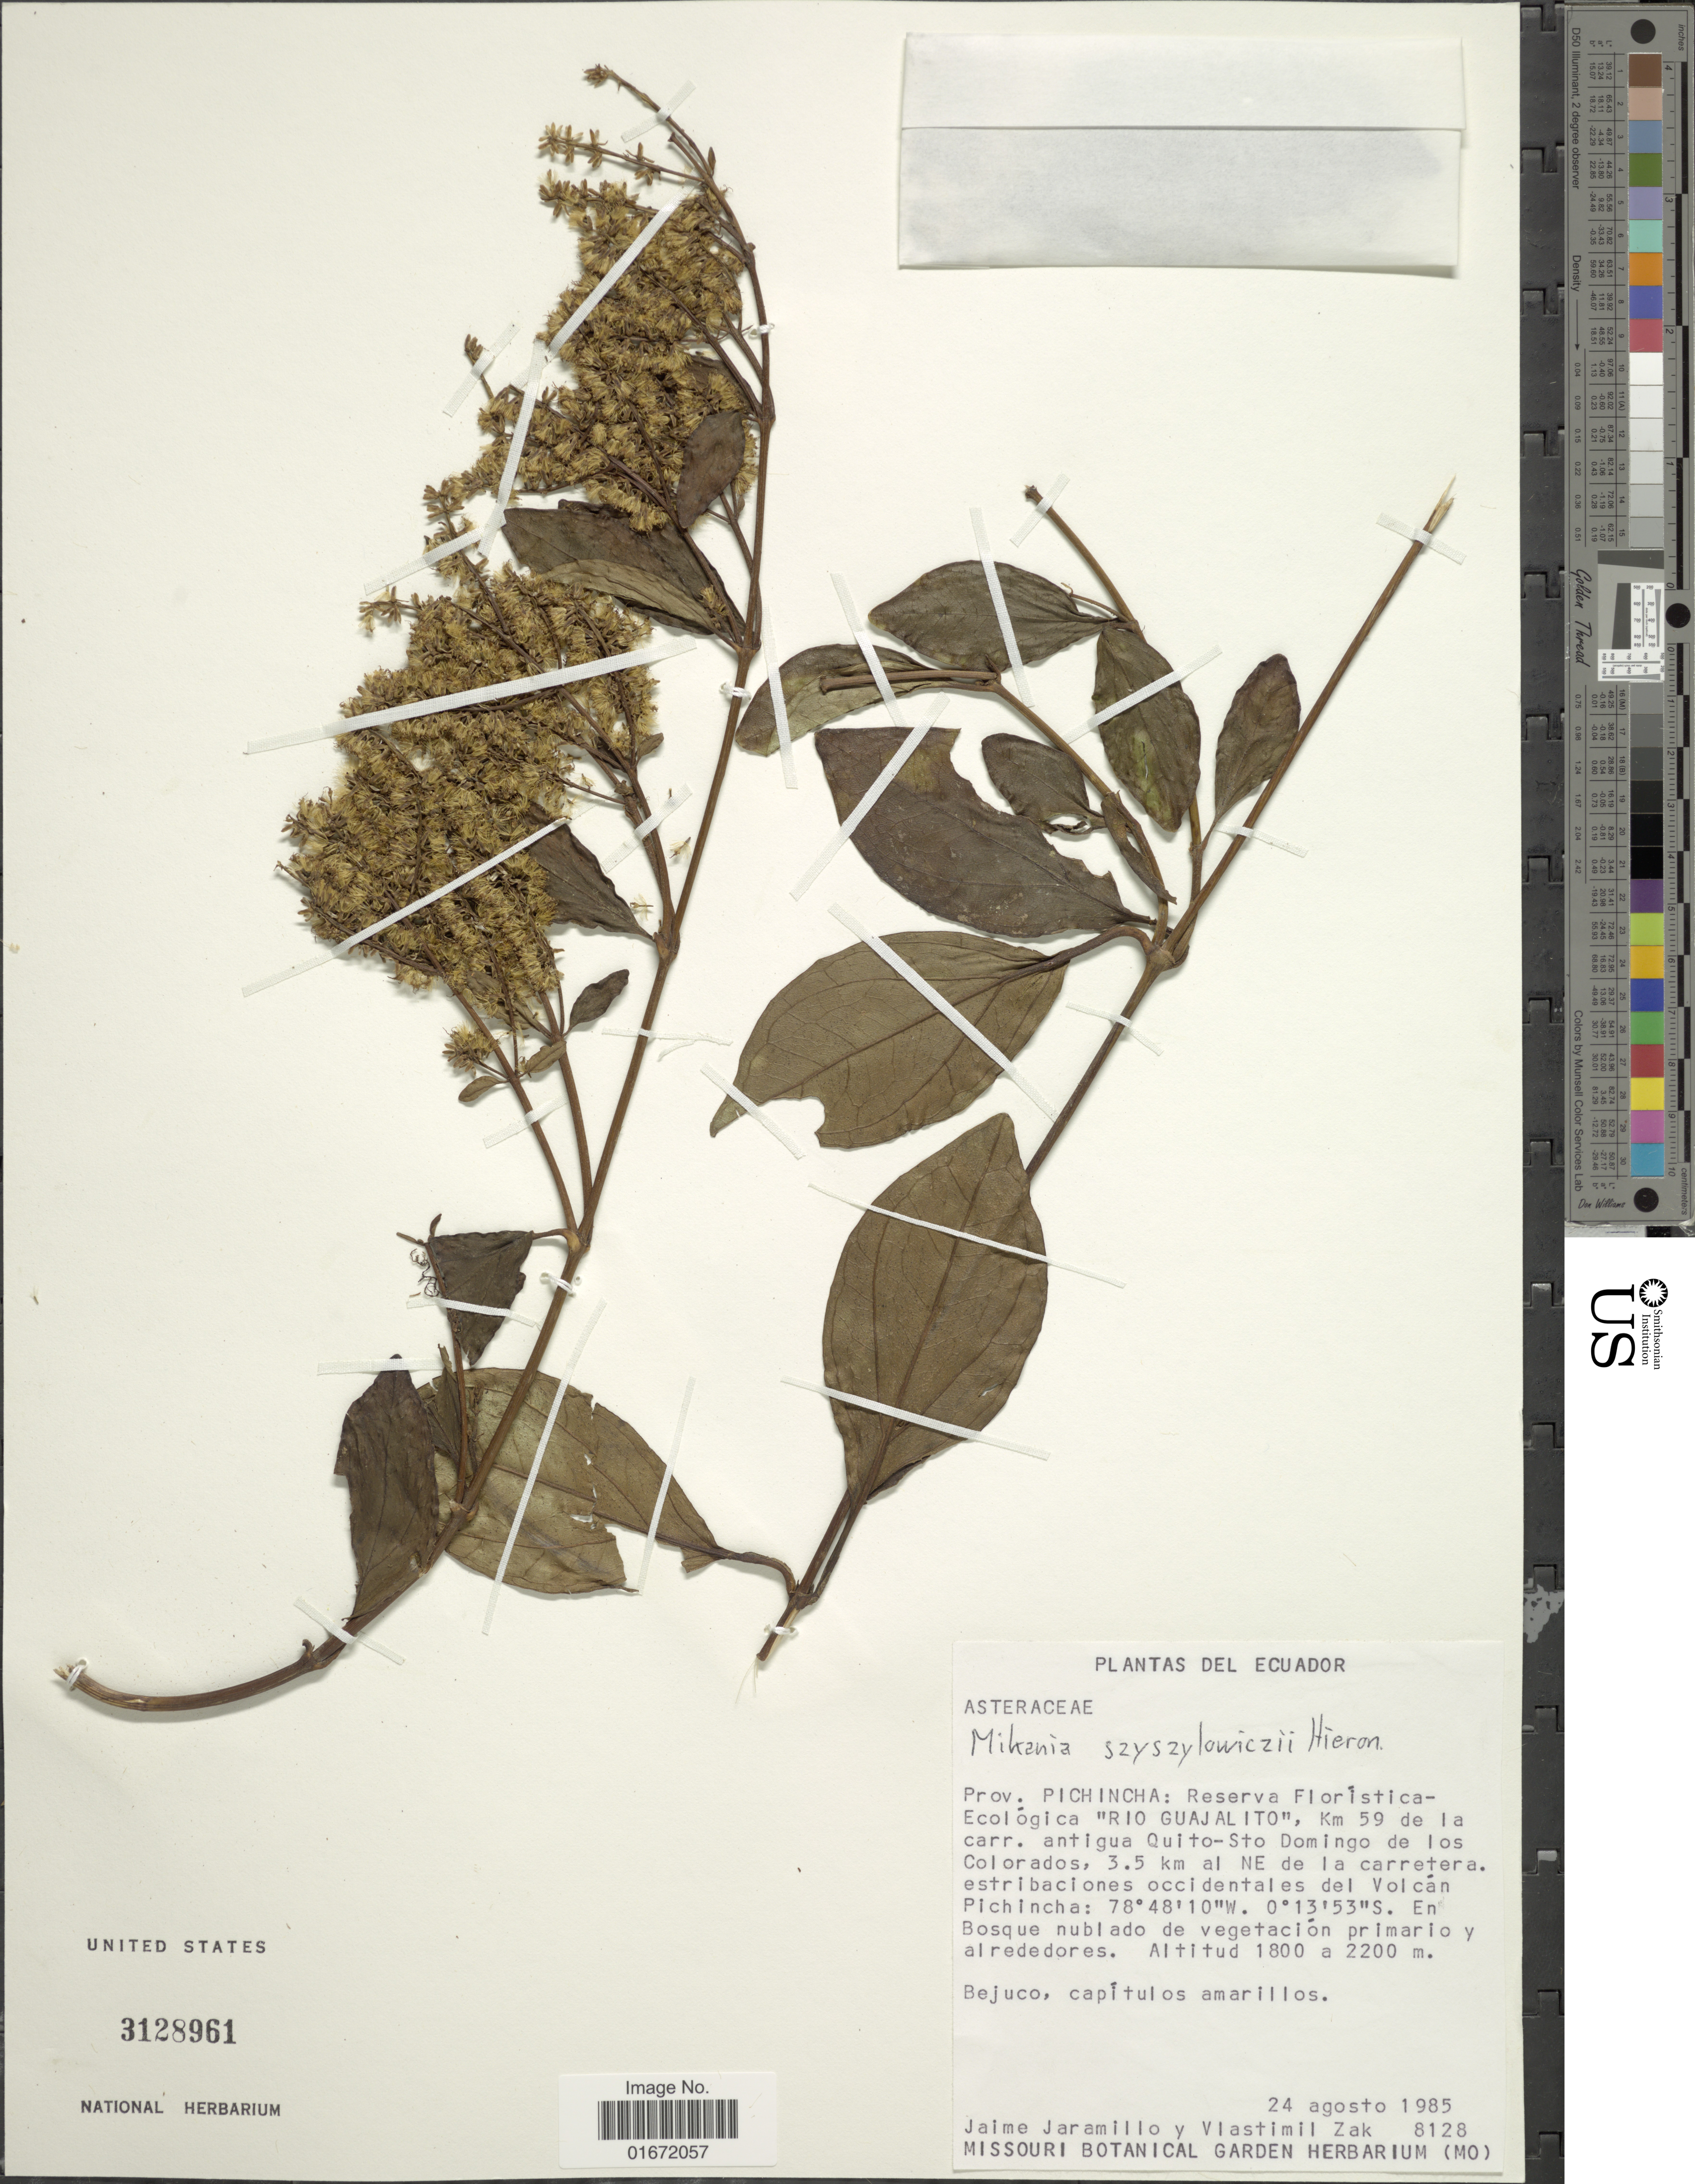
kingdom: Plantae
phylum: Tracheophyta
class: Magnoliopsida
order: Asterales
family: Asteraceae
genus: Mikania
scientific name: Mikania szyszylowiczii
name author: Hieron.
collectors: J. Jaramillo & V. Zak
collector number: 8128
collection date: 1985-08-24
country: Ecuador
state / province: Pichincha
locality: Prov. Pichincha: Reserva Floristica-Ecológica "Rio Guajalito", Km 59 de la carr. antigua Quito-Sto Domingo de los Colorados, 3.5 km al NE de la carretera, estribaciones occidentales del Volcán Pichincha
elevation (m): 1800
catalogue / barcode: US 3128961